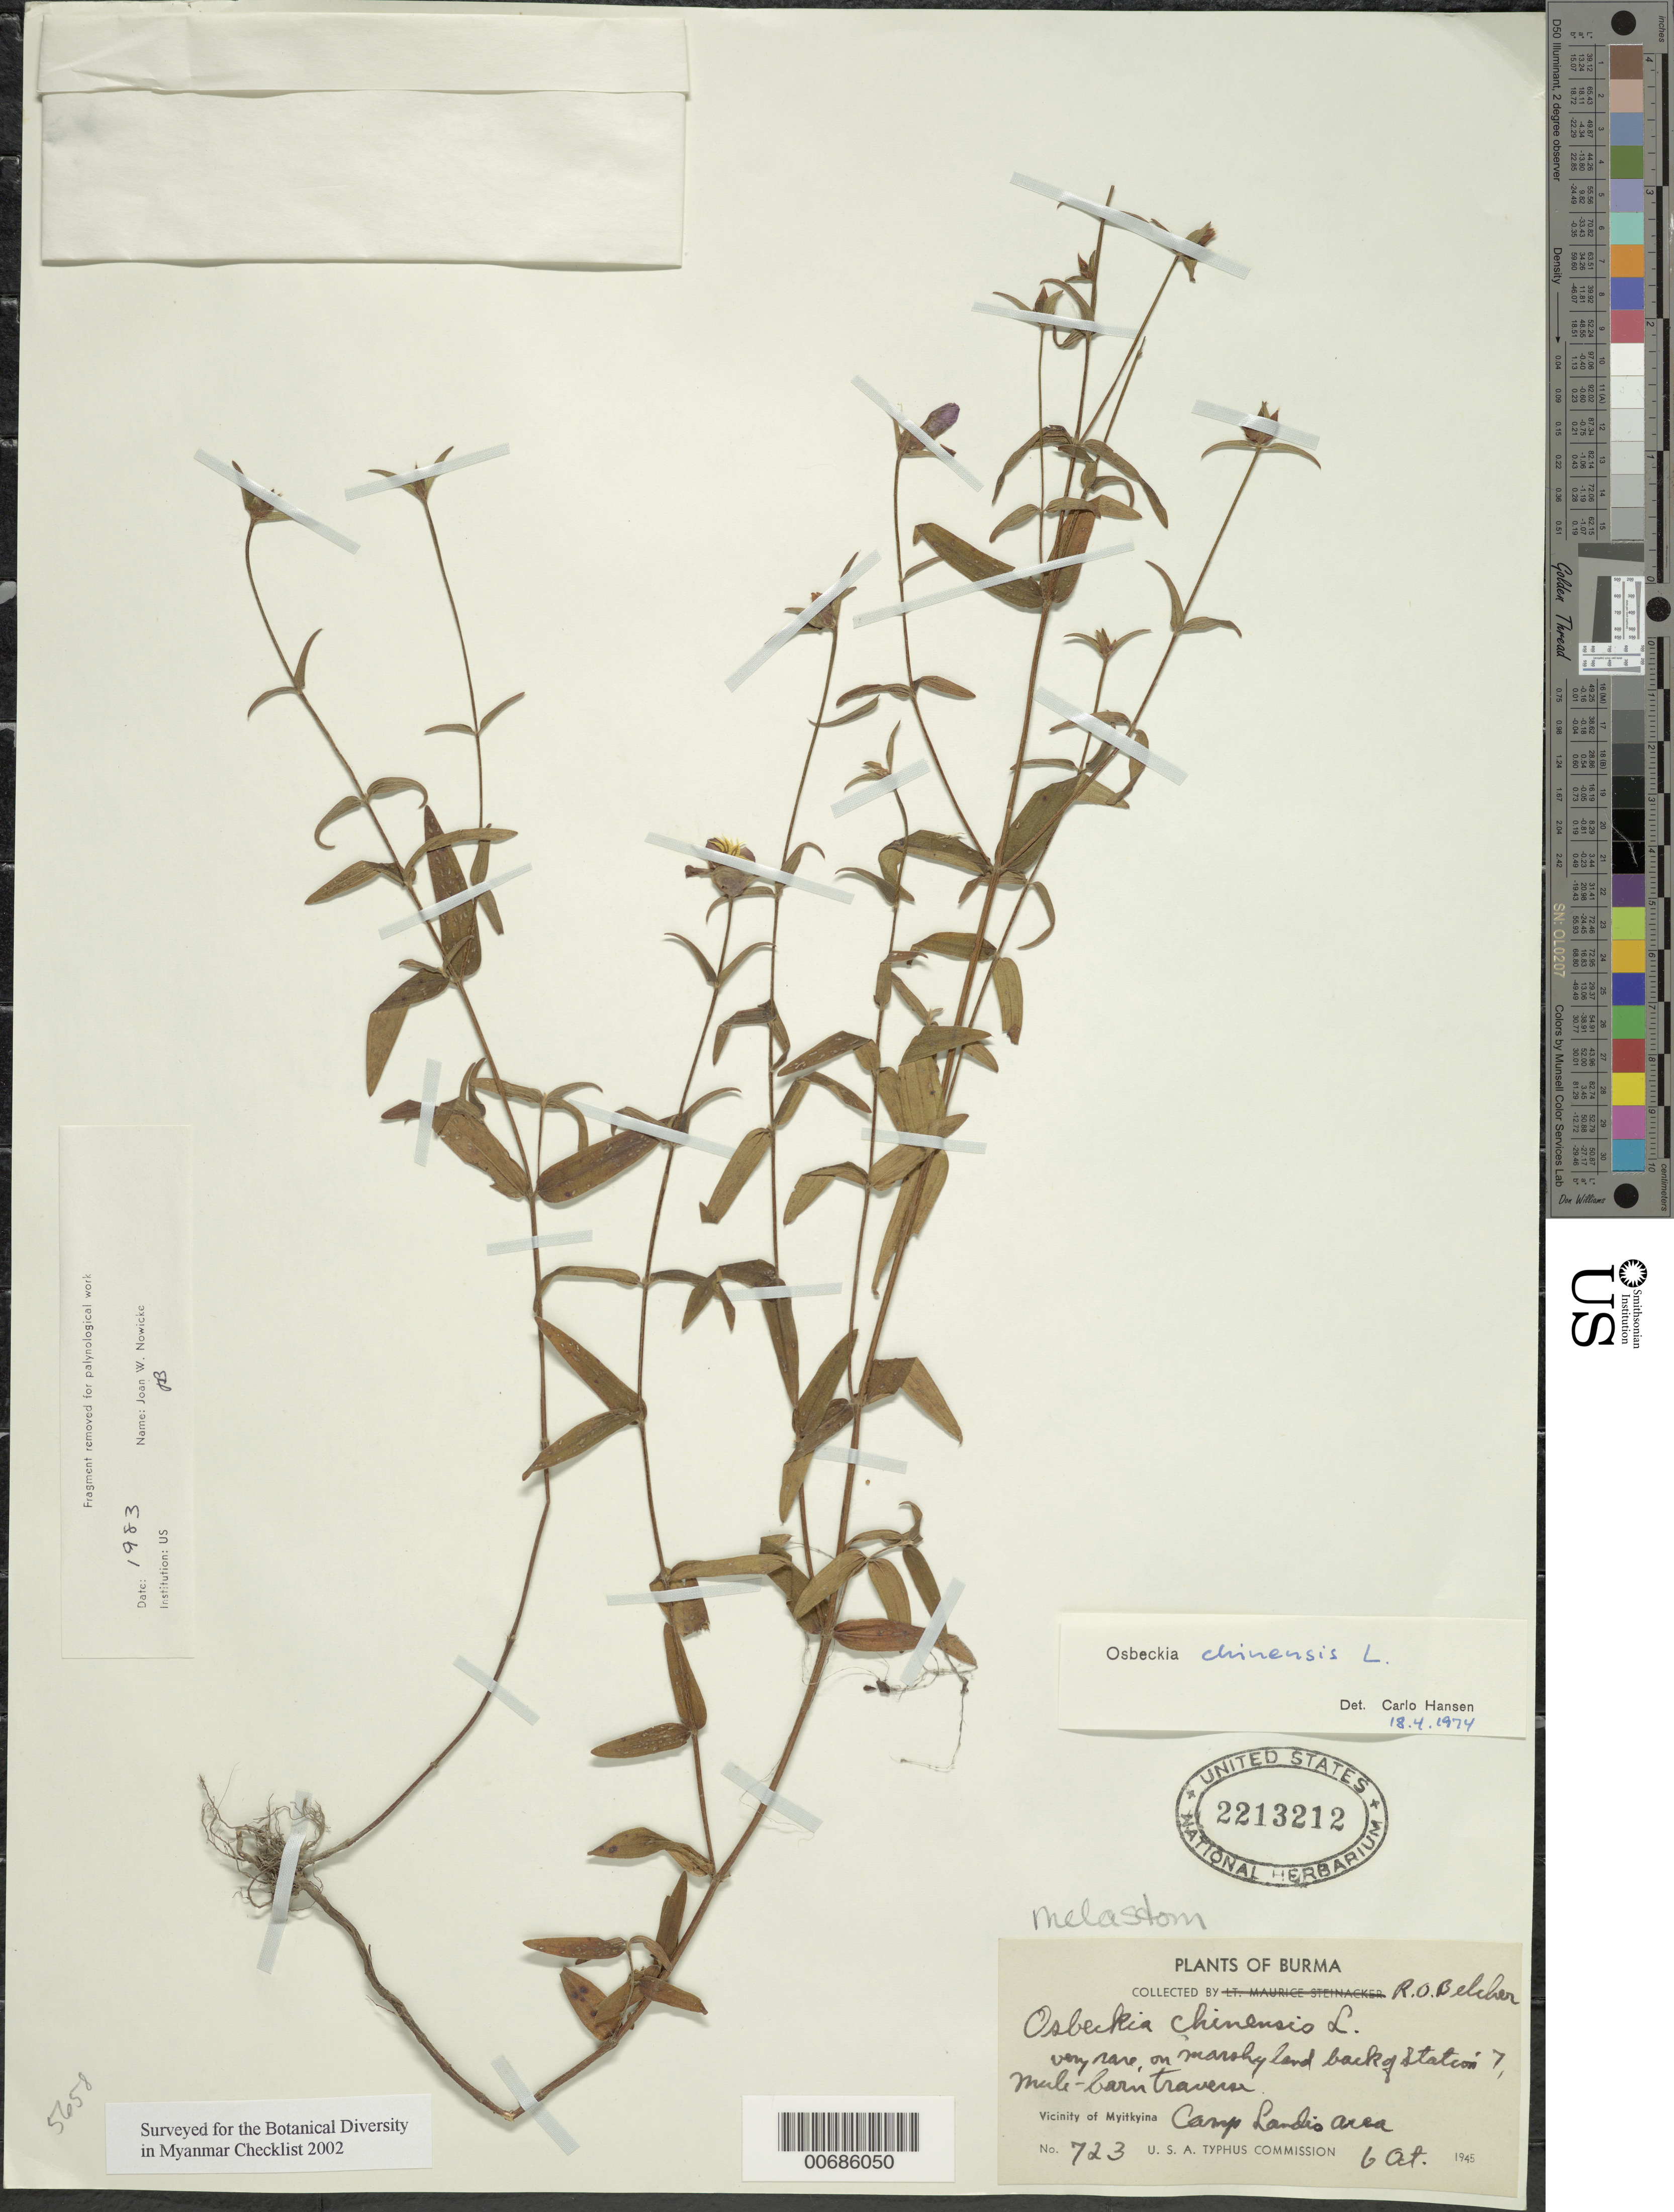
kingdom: Plantae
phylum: Tracheophyta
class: Magnoliopsida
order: Myrtales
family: Melastomataceae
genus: Osbeckia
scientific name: Osbeckia chinensis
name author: L.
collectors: R. Belcher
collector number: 723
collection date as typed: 06 Oct 1945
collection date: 1945-10-06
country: Myanmar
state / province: Kachin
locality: Myitkyina, Camp Landis area, Sta. 7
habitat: Marshy land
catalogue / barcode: US 2213212